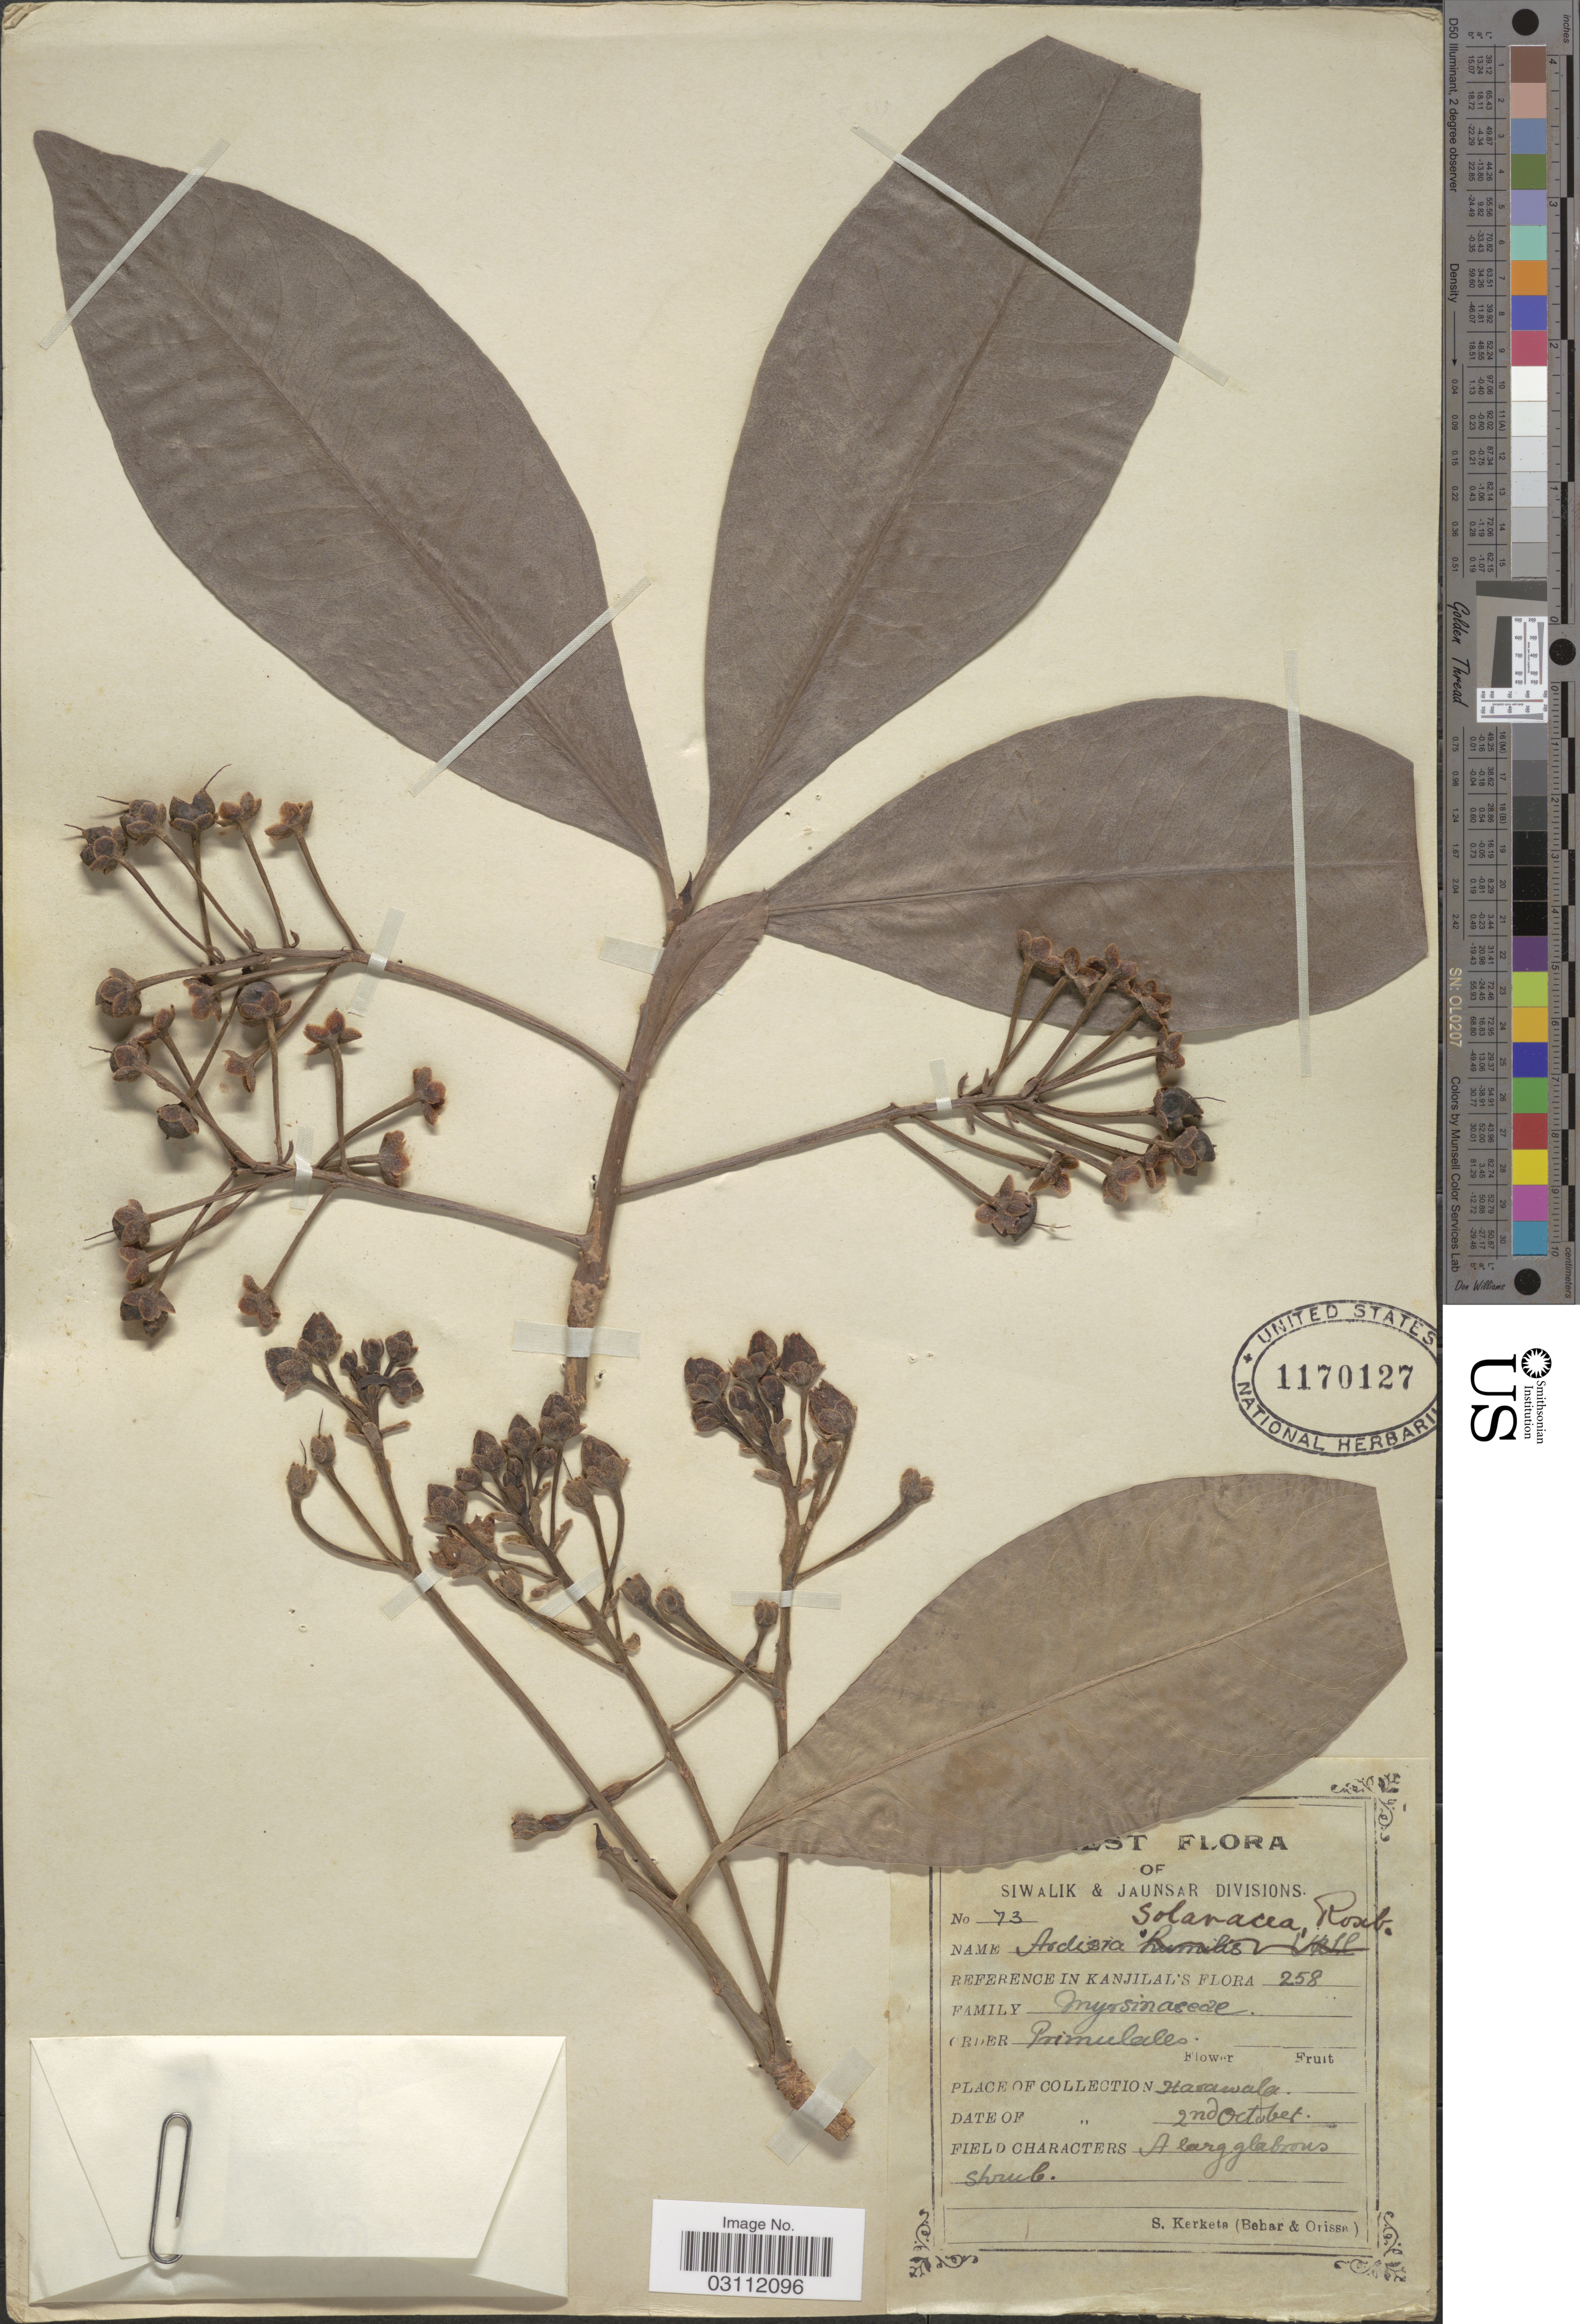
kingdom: Plantae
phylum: Tracheophyta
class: Magnoliopsida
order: Ericales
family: Primulaceae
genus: Ardisia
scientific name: Ardisia solanacea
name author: Roxb.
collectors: S. Kerketa, Behar & Orissa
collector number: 73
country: India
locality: Harawala. Siwalik & Jaunsar Divisions.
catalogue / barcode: US 1170127